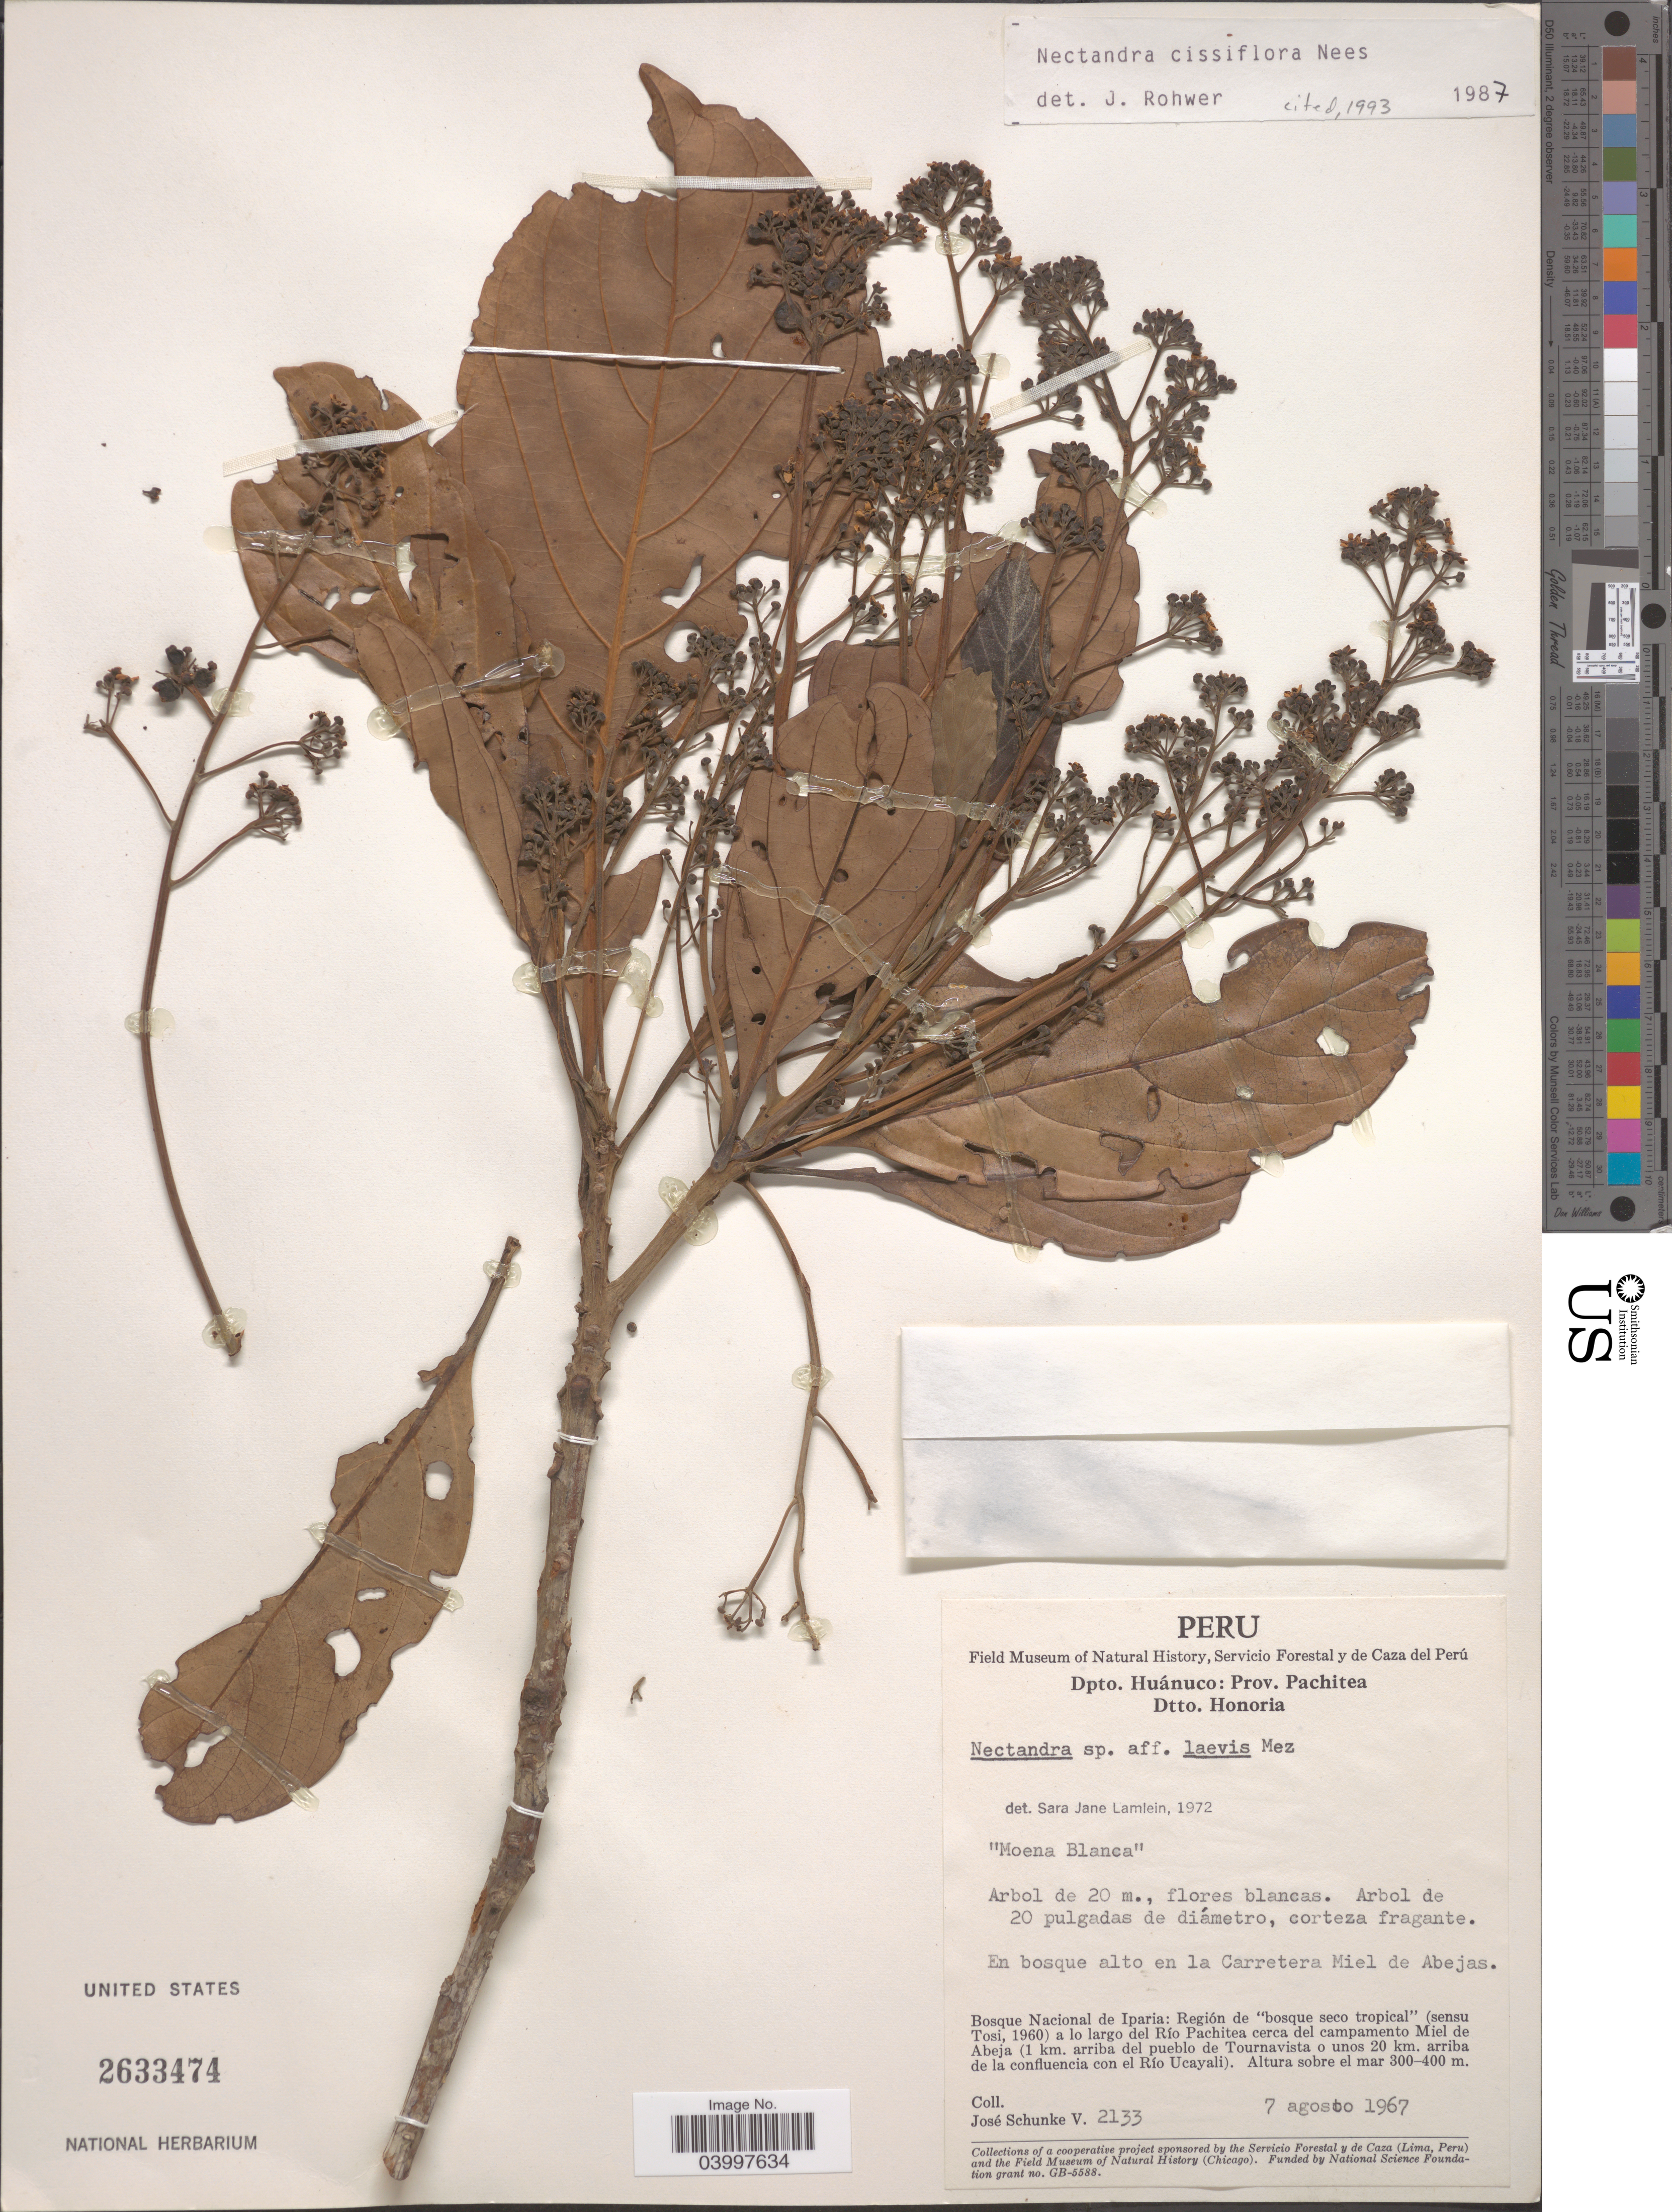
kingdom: Plantae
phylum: Tracheophyta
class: Magnoliopsida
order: Laurales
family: Lauraceae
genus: Nectandra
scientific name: Nectandra cissiflora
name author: Nees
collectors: J. Schunke Vigo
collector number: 2133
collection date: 1967-08-07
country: Peru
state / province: Huánuco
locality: Dpto. Huánuco: Prov. Pachitea. Dtto. Honoria. En bosque alto en la Carretera Miel de Abejas. Bosque Nacional de Iparia: Región de "bosque seco tropical" (sensu Tosi, 1960) a lo largo del Río Pachitea cerca del campamento Miel de Abeja (1 km. arriba del pueblo de Tournavista o unos 20 km. arriba de la confluencia con el Río Ucayali).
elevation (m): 300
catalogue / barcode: US 2633474